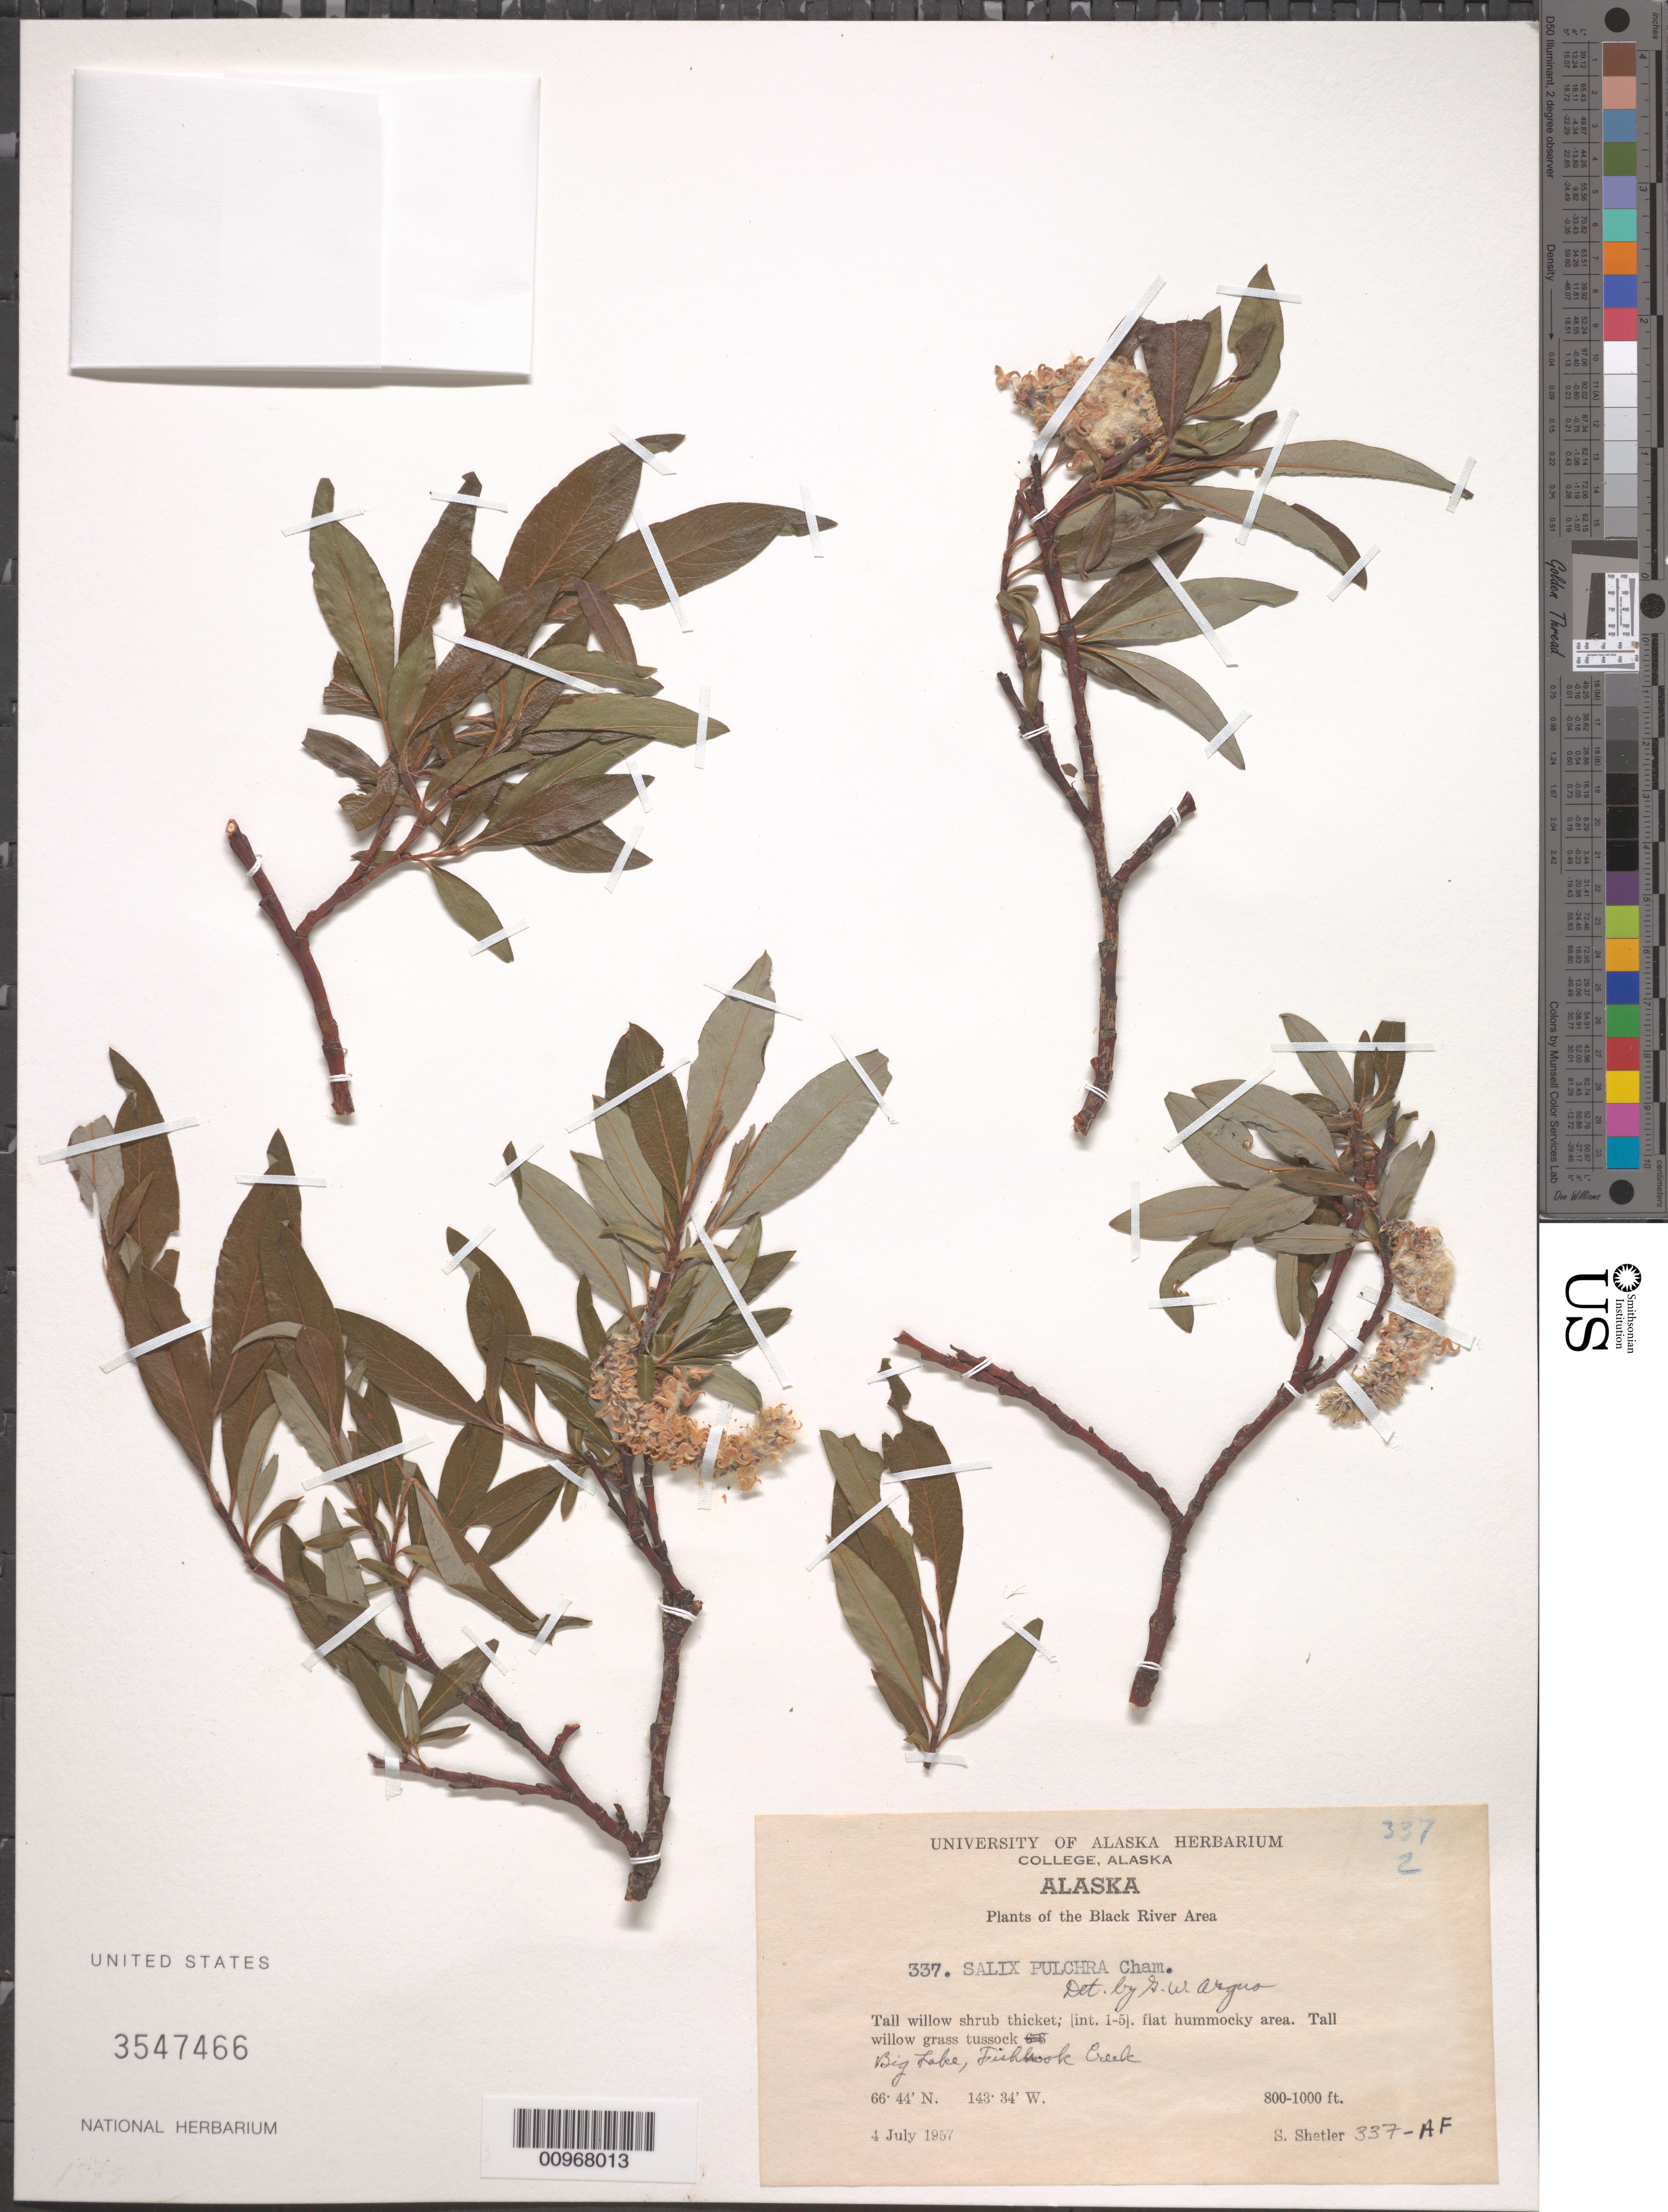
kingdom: Plantae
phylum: Tracheophyta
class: Magnoliopsida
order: Malpighiales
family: Salicaceae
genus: Salix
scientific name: Salix pulchra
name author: Cham.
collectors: S. Shetler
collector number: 337-AF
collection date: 1957-07-04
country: United States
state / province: Alaska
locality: The Black River Area. Big Lake, Fishhook Creek.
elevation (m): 244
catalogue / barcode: US 3547466